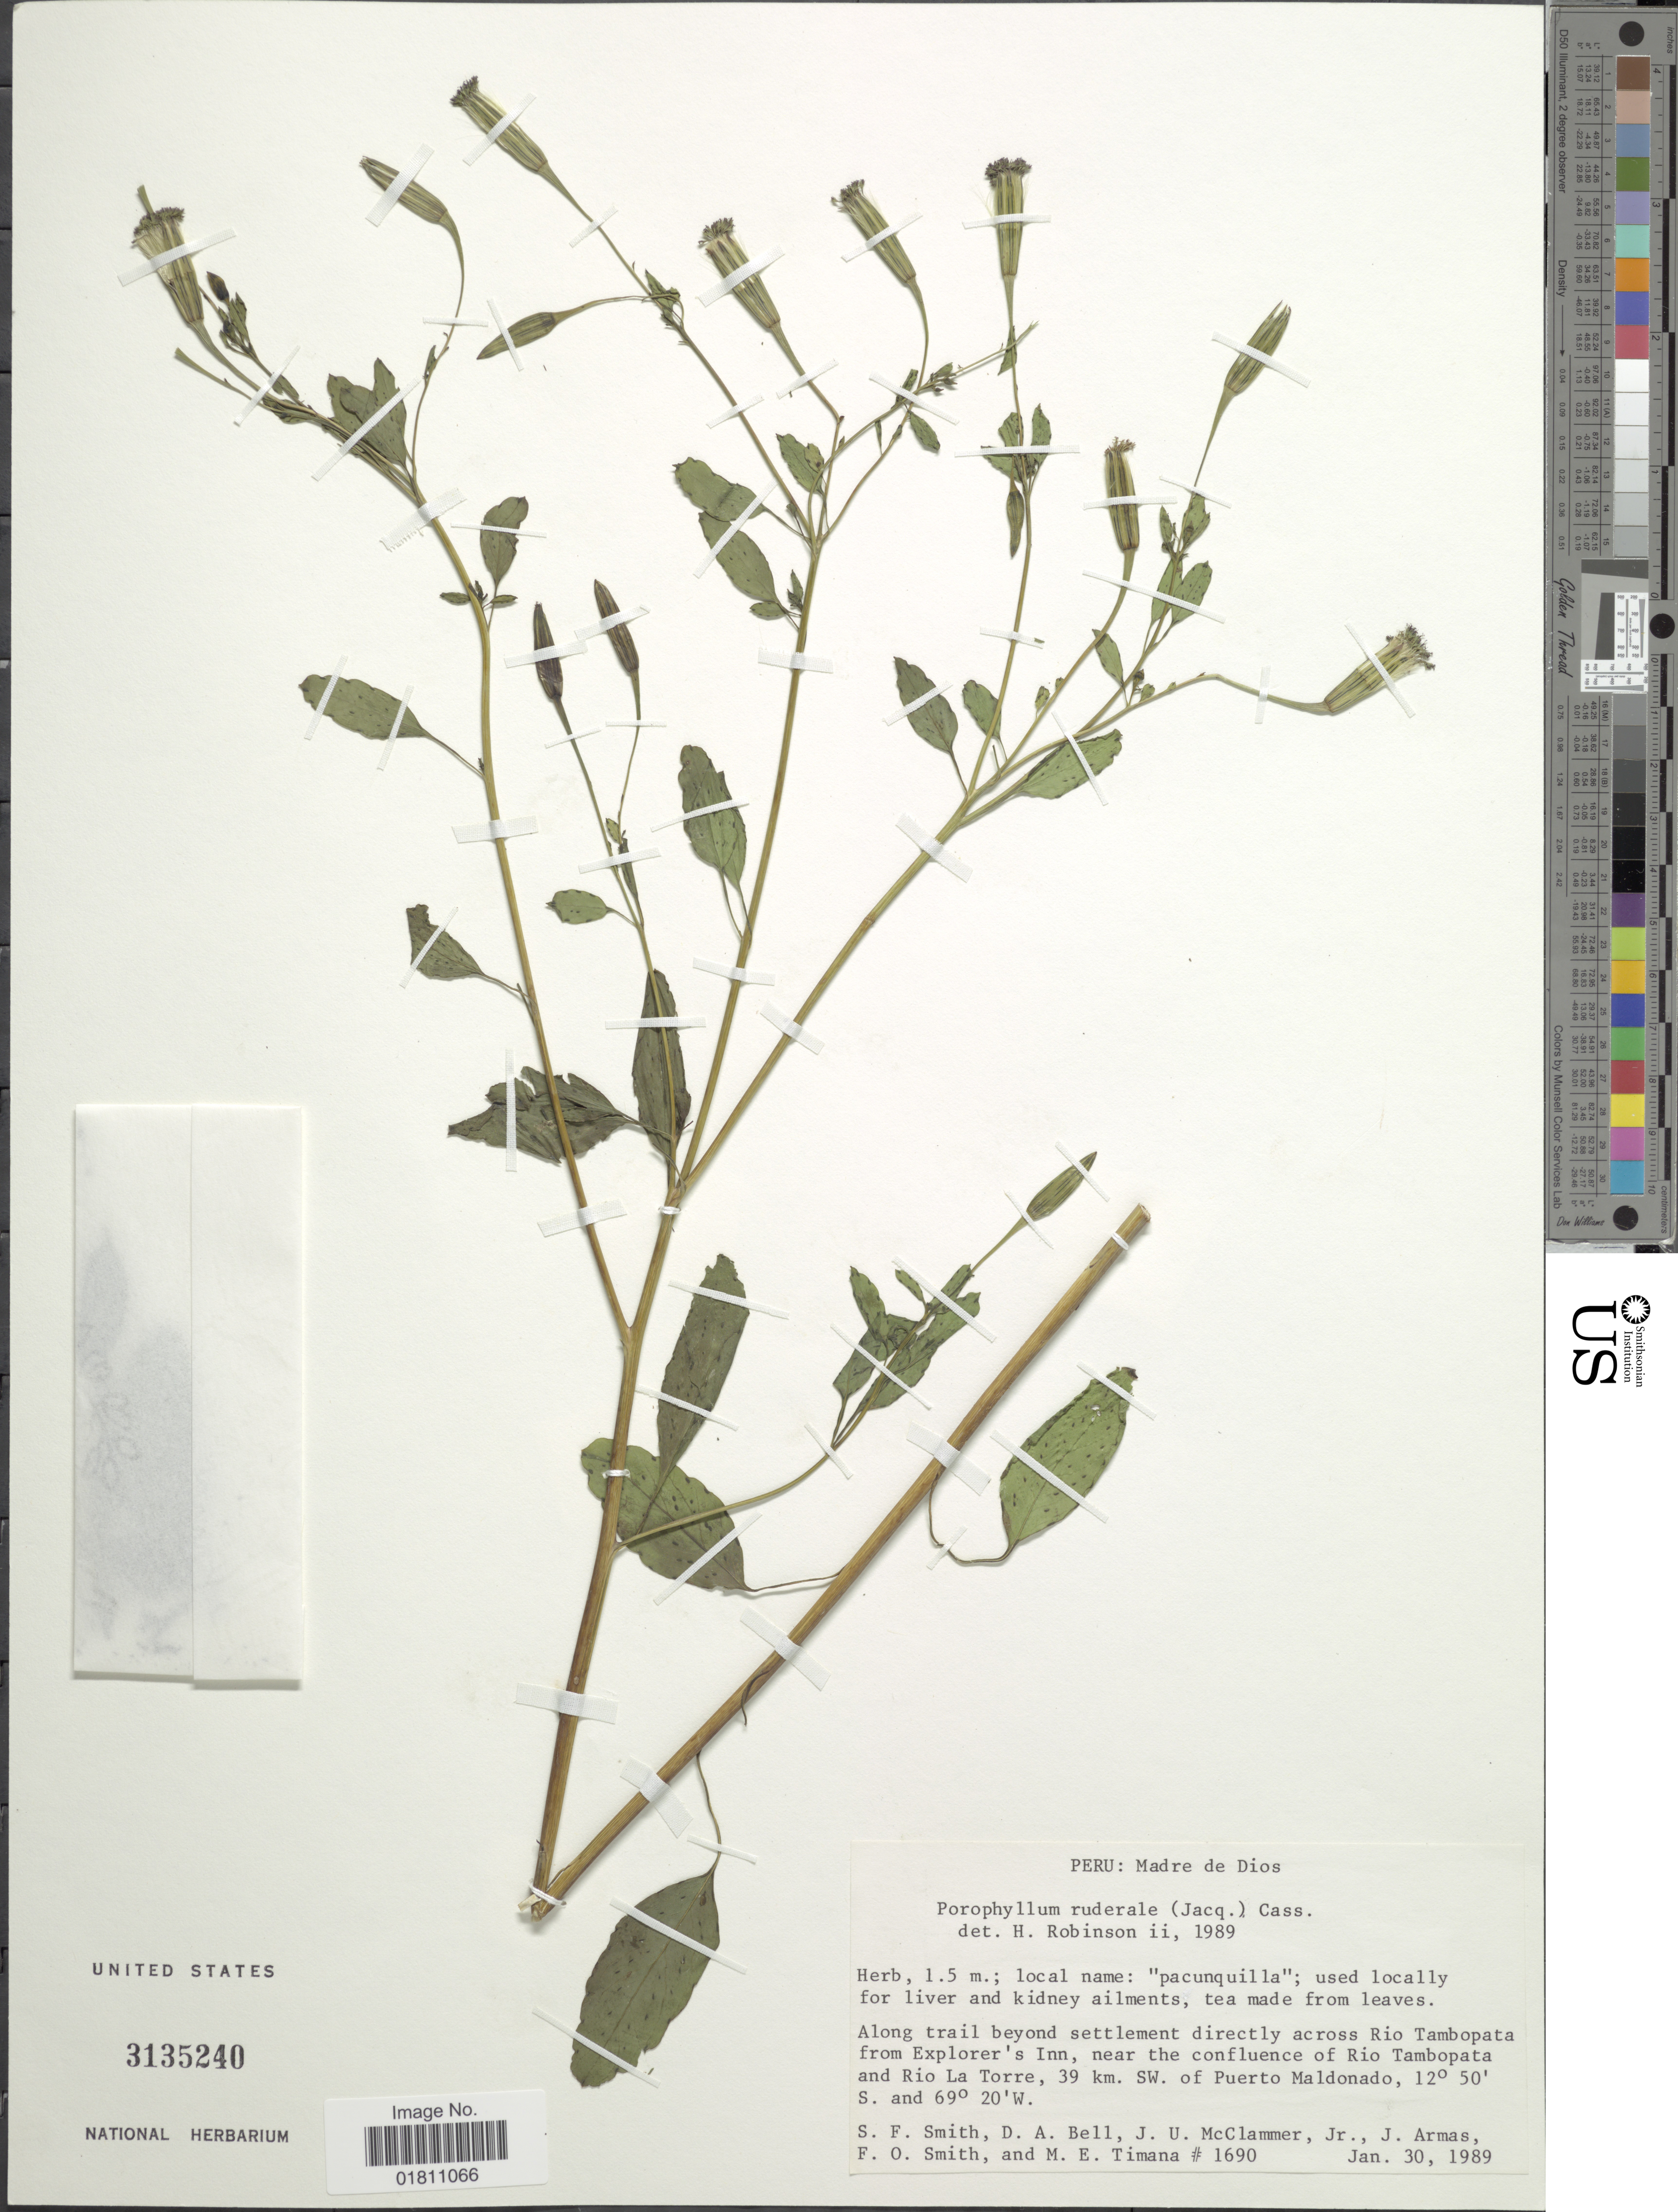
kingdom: Plantae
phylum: Tracheophyta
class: Magnoliopsida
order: Asterales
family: Asteraceae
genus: Porophyllum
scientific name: Porophyllum ruderale subsp. ruderale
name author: (Jacq.) Cass.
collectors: S.F. Smith, D. A. Bell, J. McClammer Jr. & J. Armas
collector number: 1690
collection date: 1989-01-30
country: Peru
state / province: Madre de Dios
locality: Along trail beyond settlement directly across Rio Tambopata from Explorer's Inn, near the confluence of Rio Tambopata and Rio La Torre, 39 km SW of Puerto Maldonado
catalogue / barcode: US 3135240